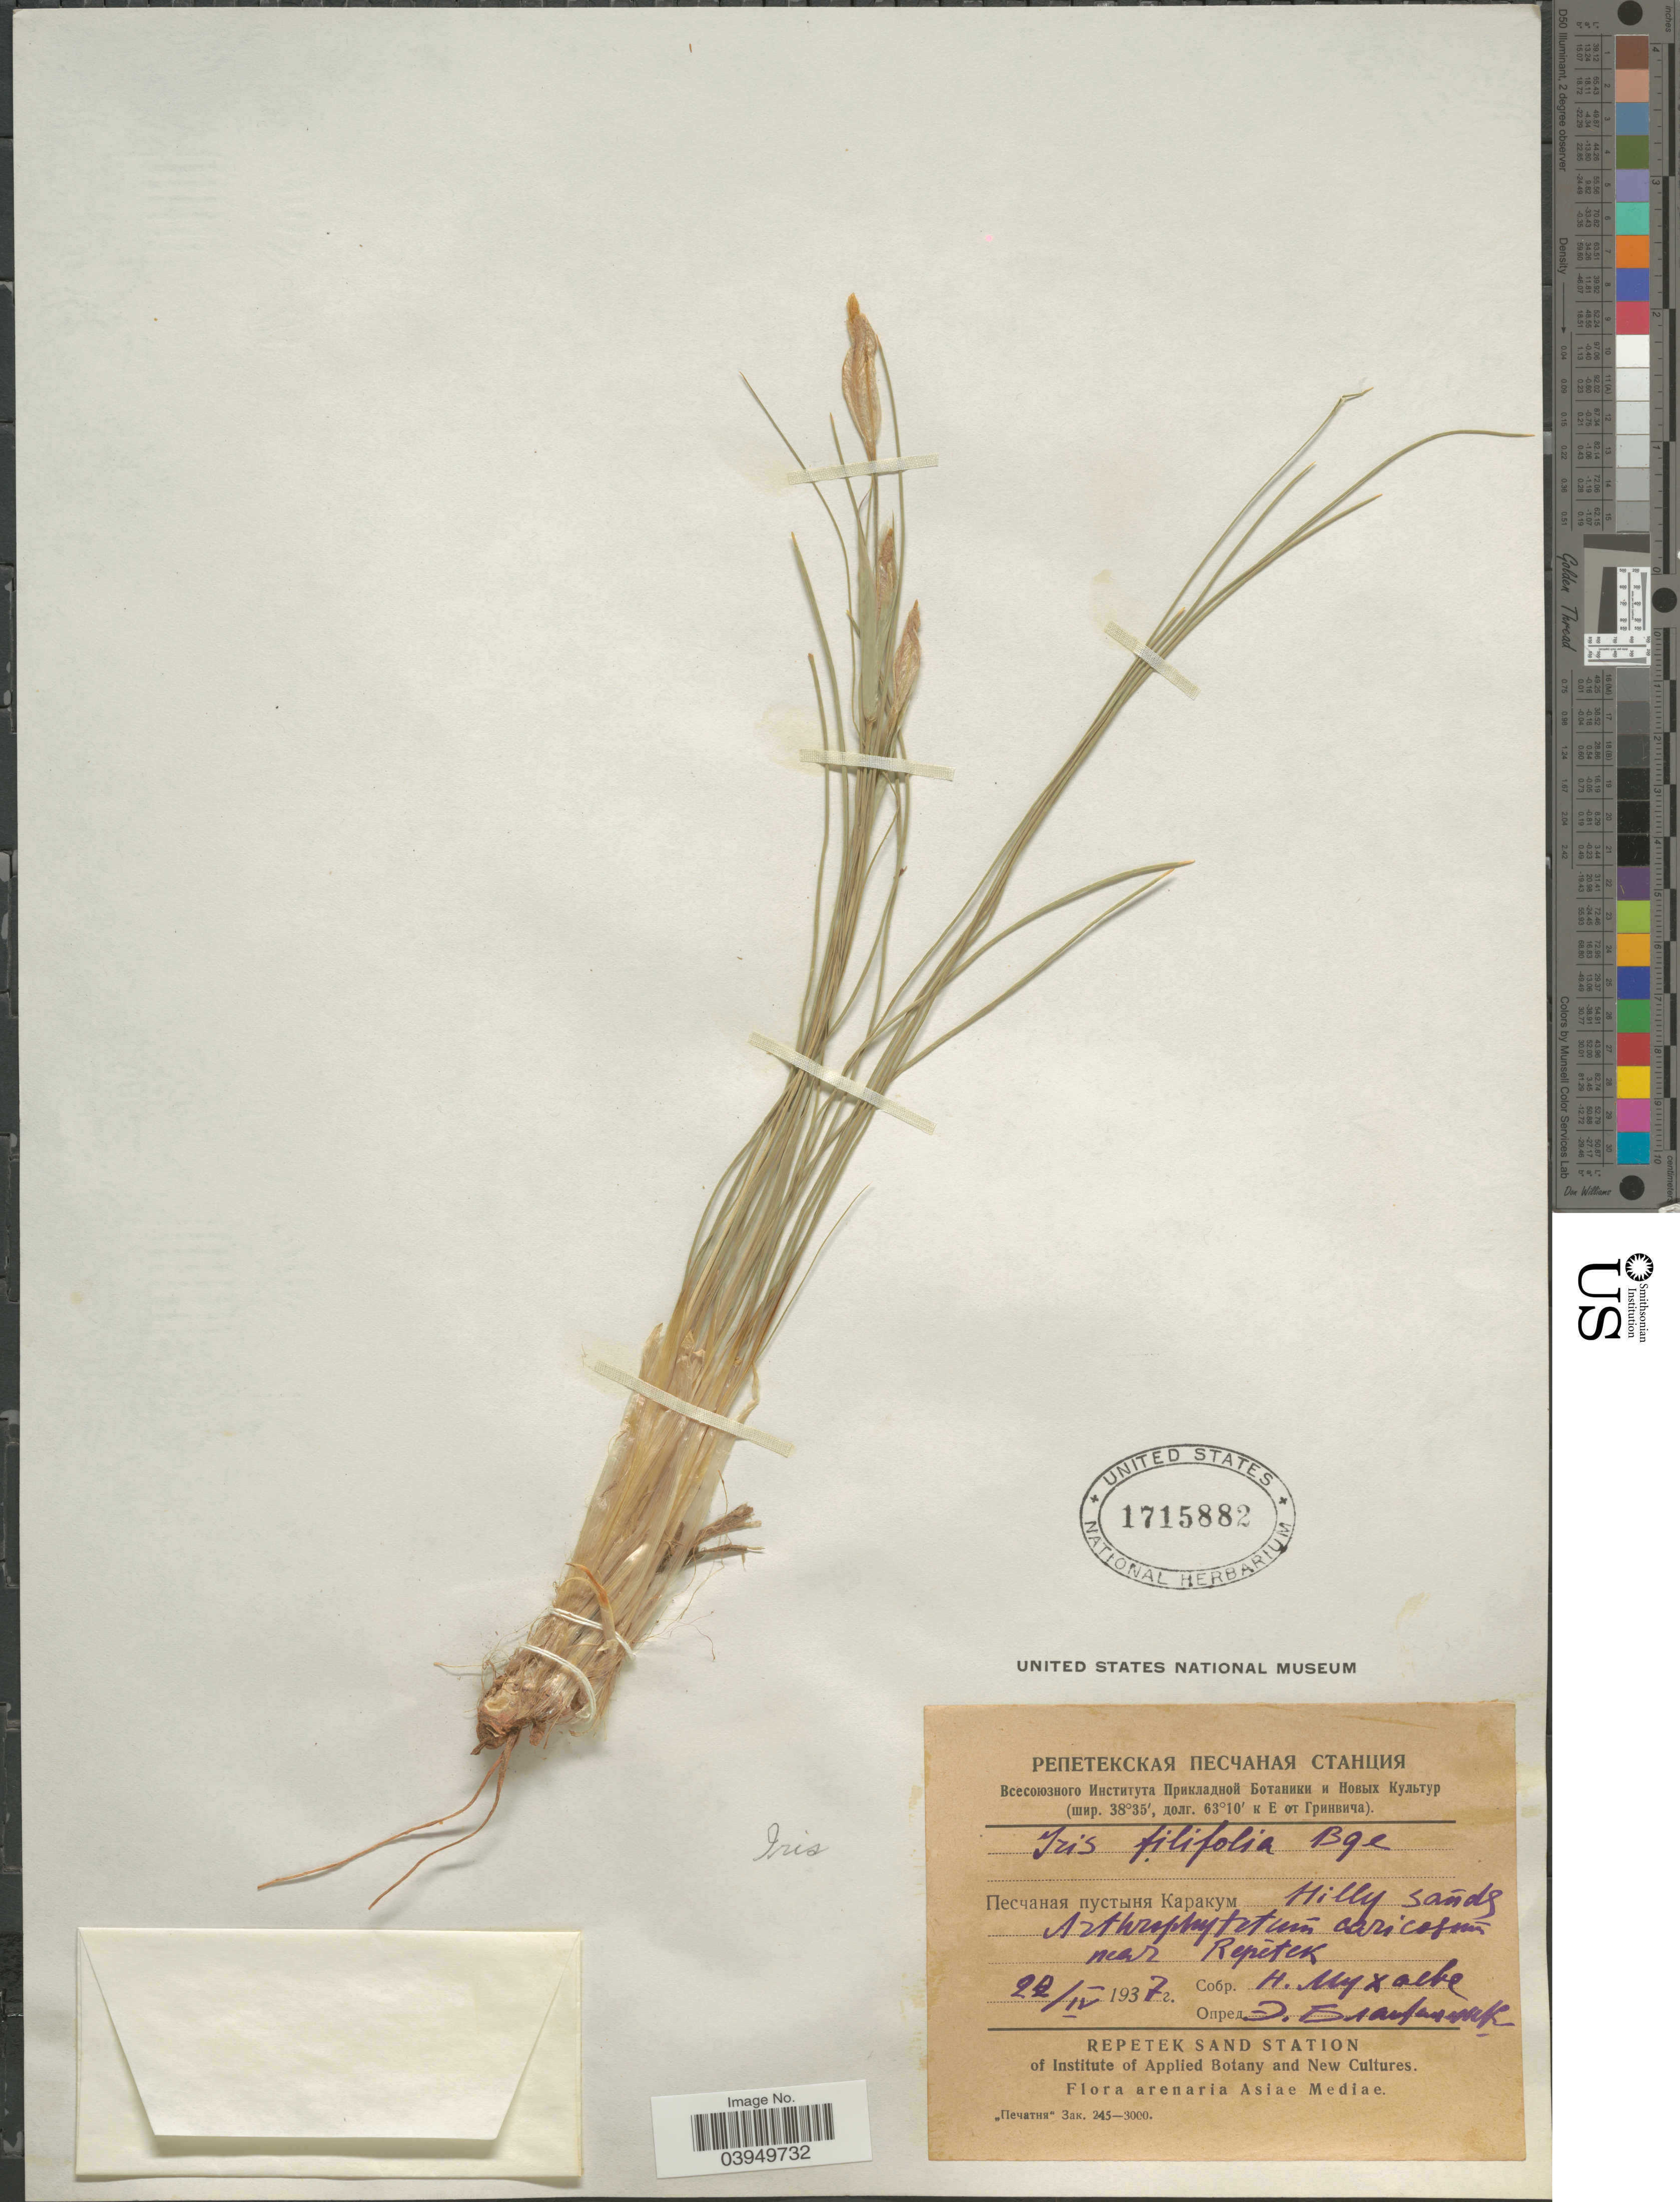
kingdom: Plantae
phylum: Tracheophyta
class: Liliopsida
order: Asparagales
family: Iridaceae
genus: Iris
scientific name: Iris filifolia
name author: Boiss.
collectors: N. Mukhoeva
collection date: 1937-04-22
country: Turkmenistan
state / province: Lebap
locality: Near Repetek. Karakum Desert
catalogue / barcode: US 1715882